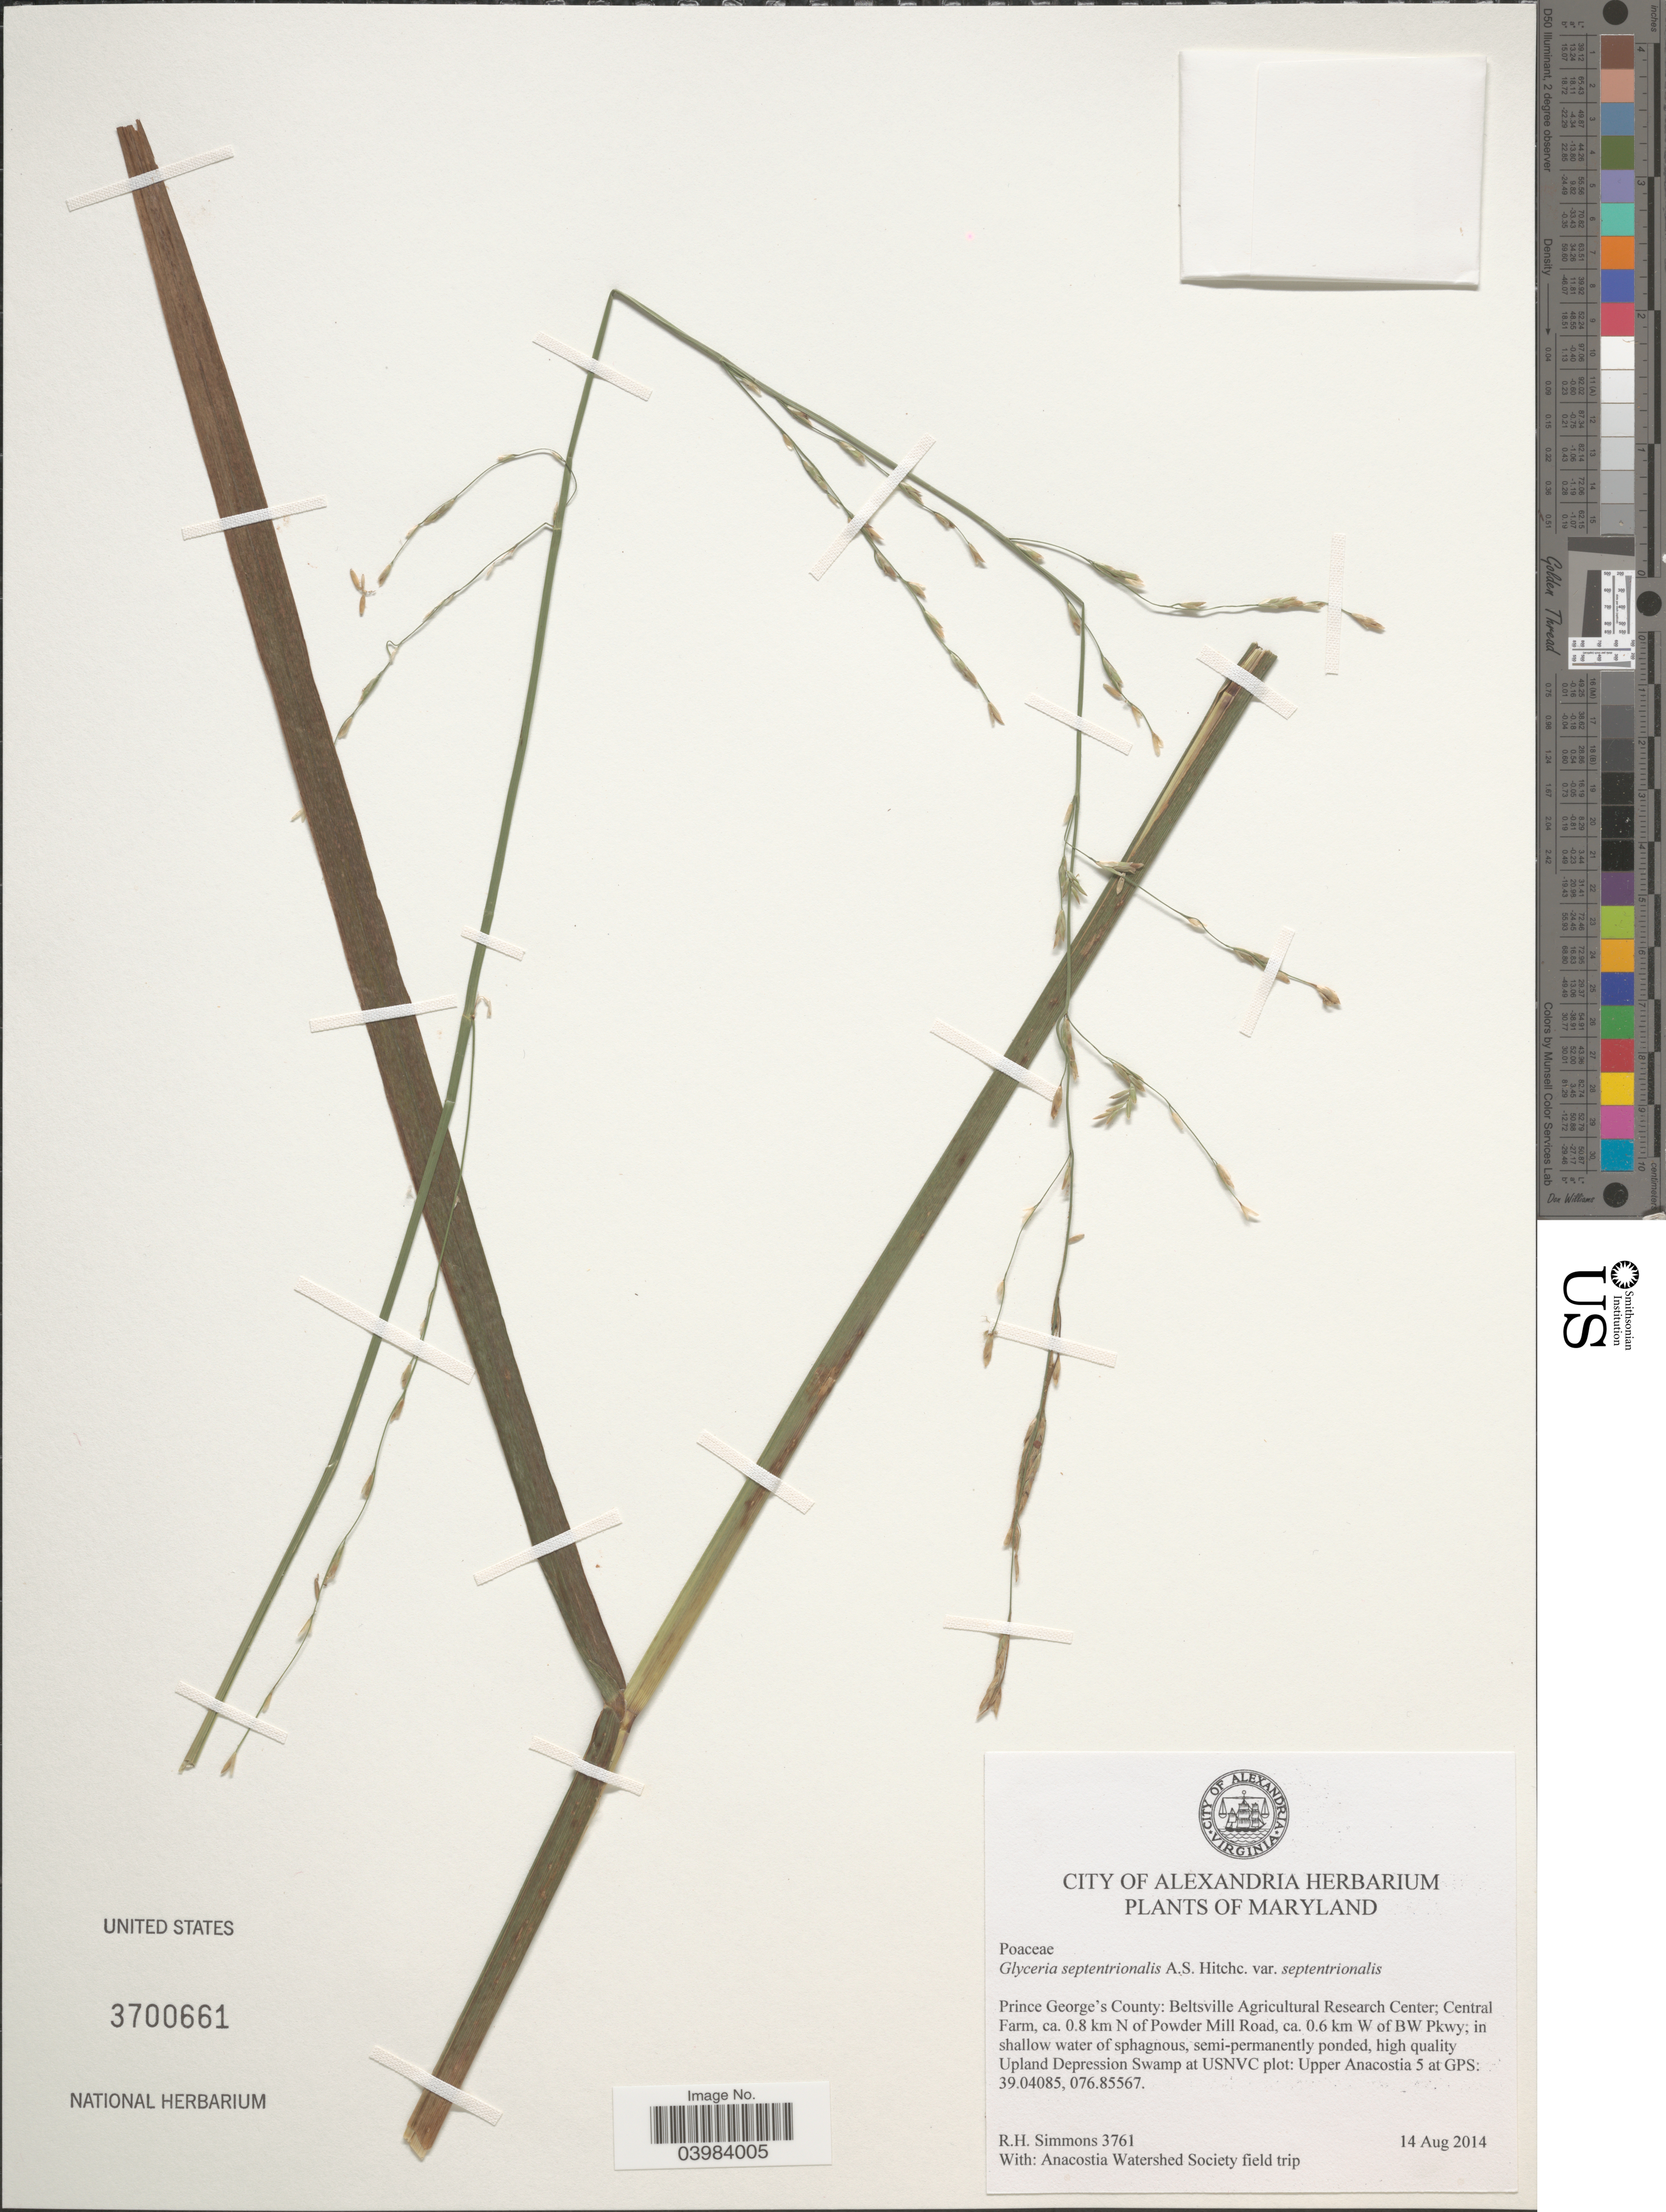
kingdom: Plantae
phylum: Tracheophyta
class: Liliopsida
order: Poales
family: Poaceae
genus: Glyceria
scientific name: Glyceria septentrionalis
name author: Hitchc.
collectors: R. H. Simmons & Anacostia Watershed Society field trip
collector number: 3761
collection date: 2014-08-14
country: United States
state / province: Maryland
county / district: Prince George's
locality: Prince George's County: Beltsville Agricultural Research Center; Central Farm, ca. 0.8 km N of Powder Mill Road, ca. 0.6 km W of BW Pkwy; in shallow water of sphagnous, semi-permanently ponded, high quality Upland Depression Swamp at USNVC plot: Upper Anacostia 5 at GPS: 39.04085, 076.85567.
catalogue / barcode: US 3700661